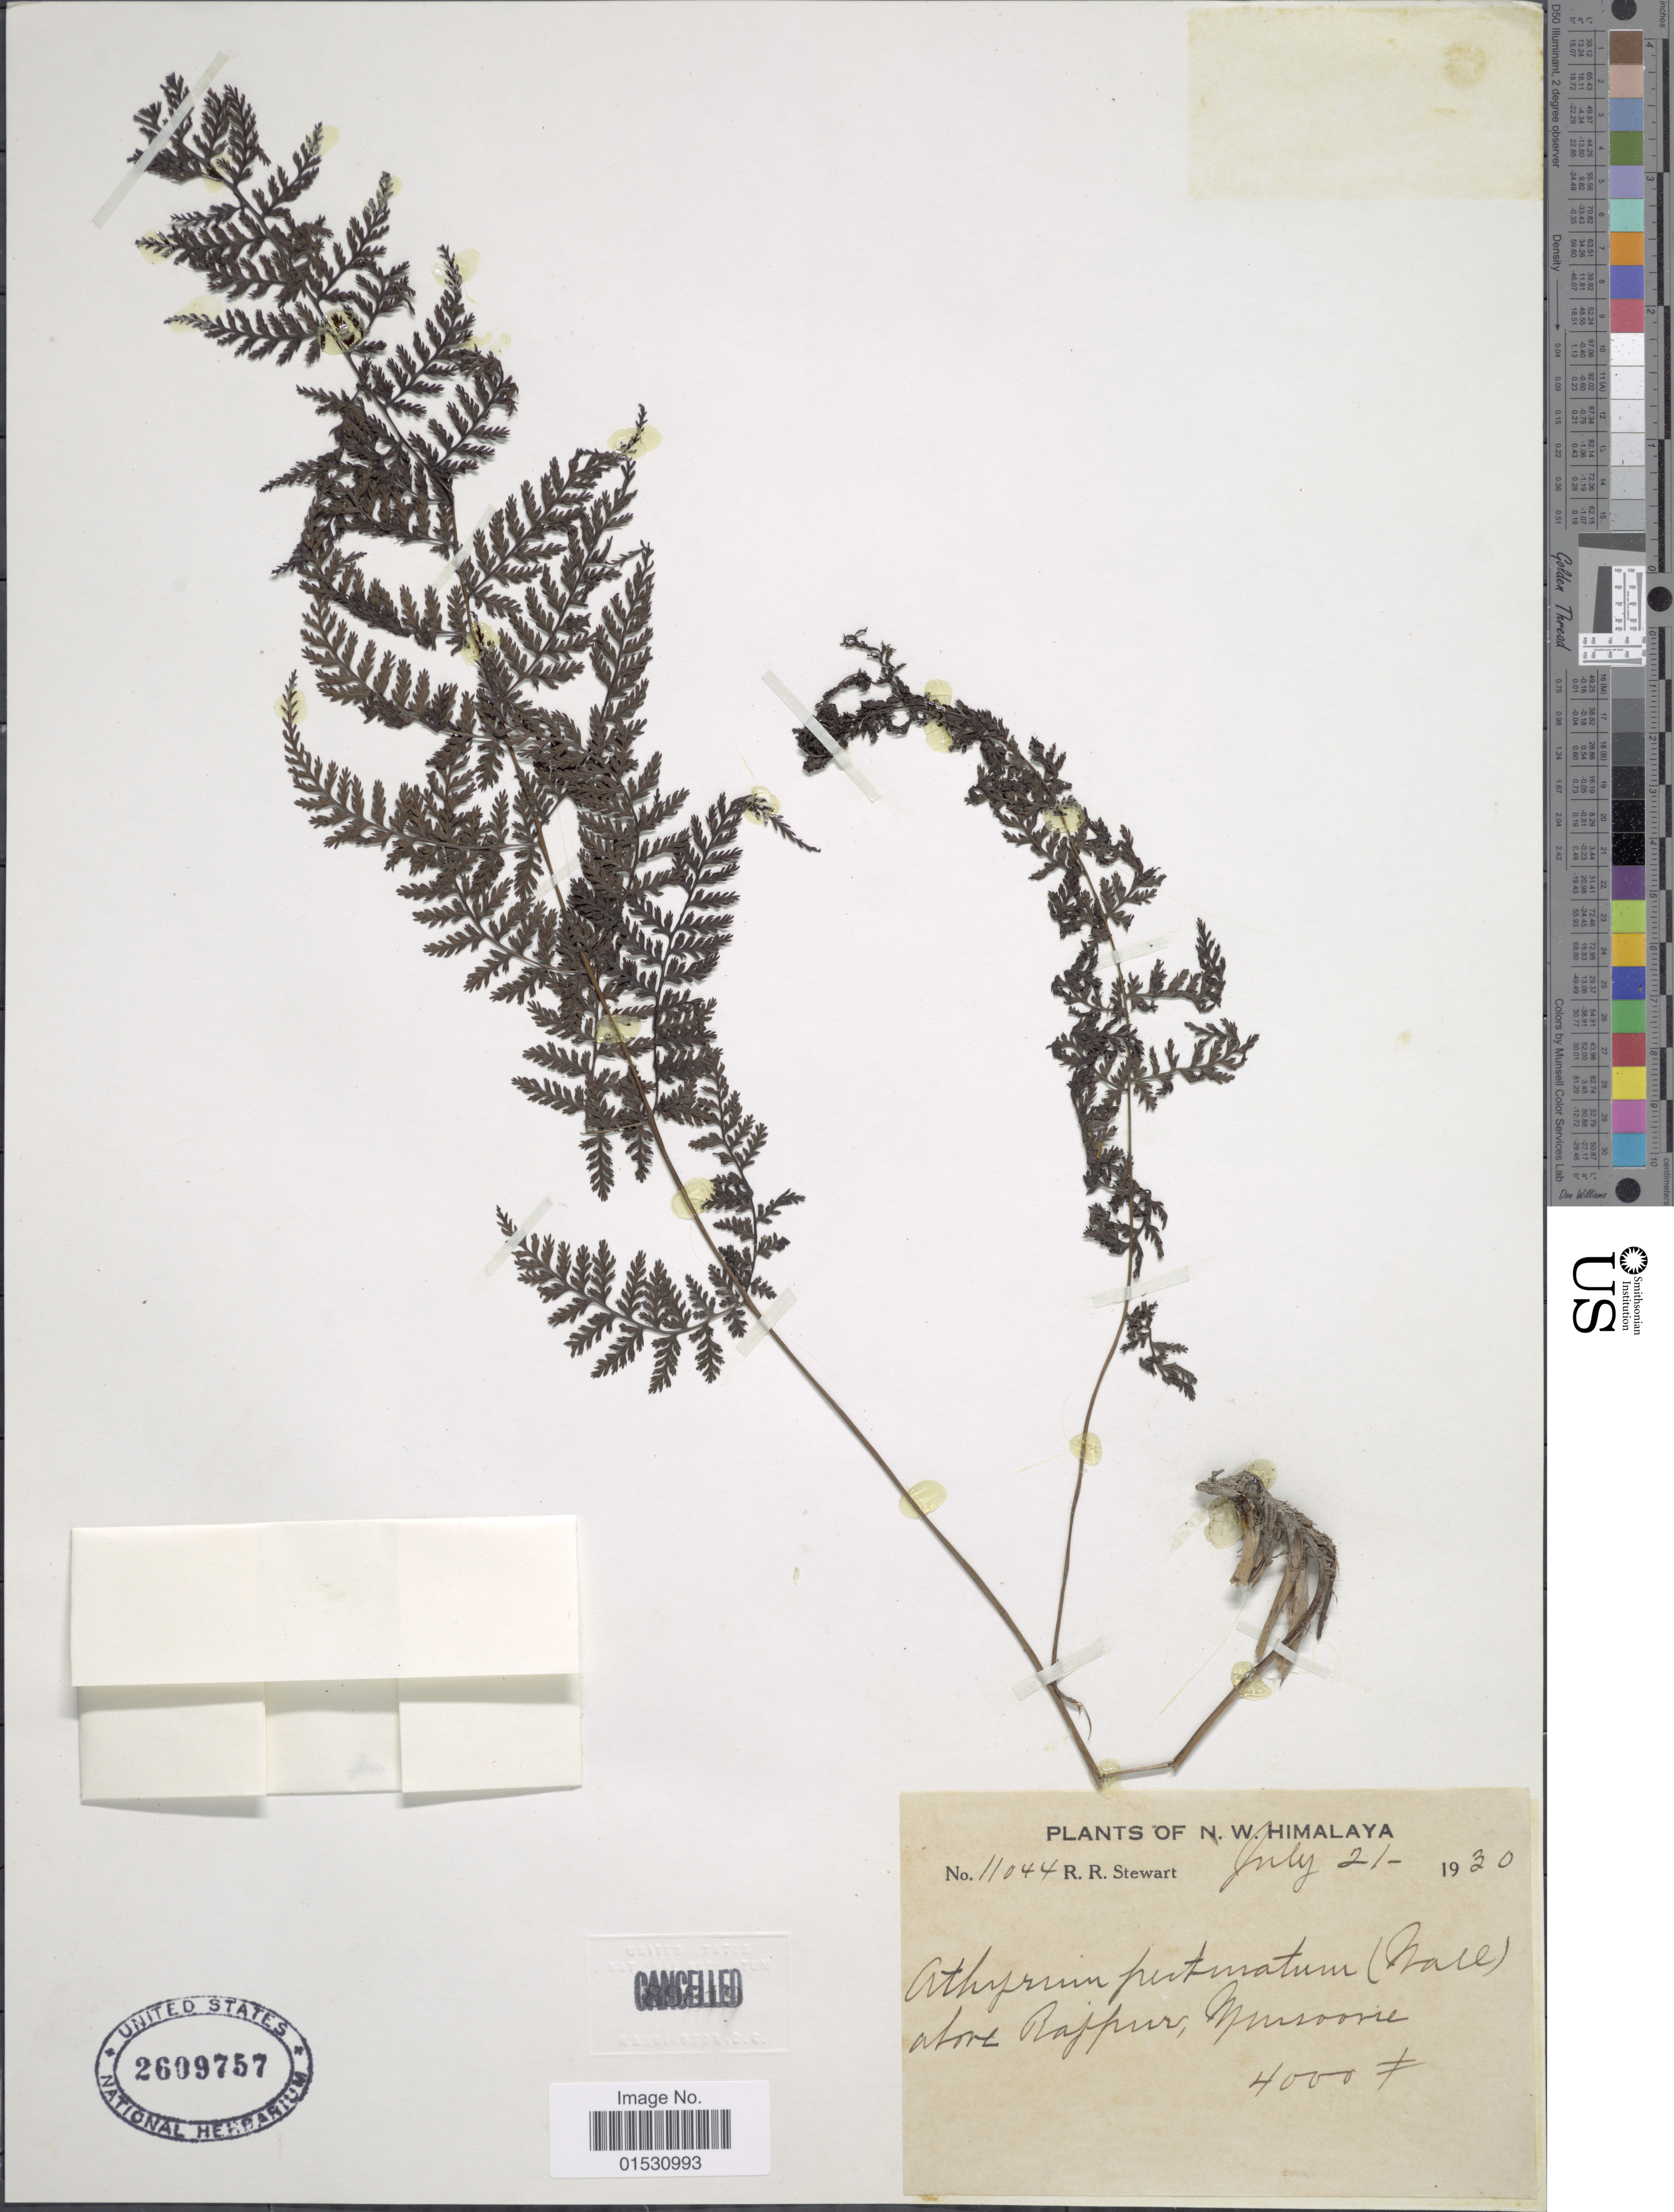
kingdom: Plantae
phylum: Tracheophyta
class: Polypodiopsida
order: Polypodiales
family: Athyriaceae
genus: Athyrium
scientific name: Athyrium pectinatum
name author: (Wall. ex C. Hope) C. Presl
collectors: R. R. Stewart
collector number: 11044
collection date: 1930-07-21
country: India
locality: N. W. Himalaya. Above Rajpur, Mussoorie.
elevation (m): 1219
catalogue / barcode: US 2609757